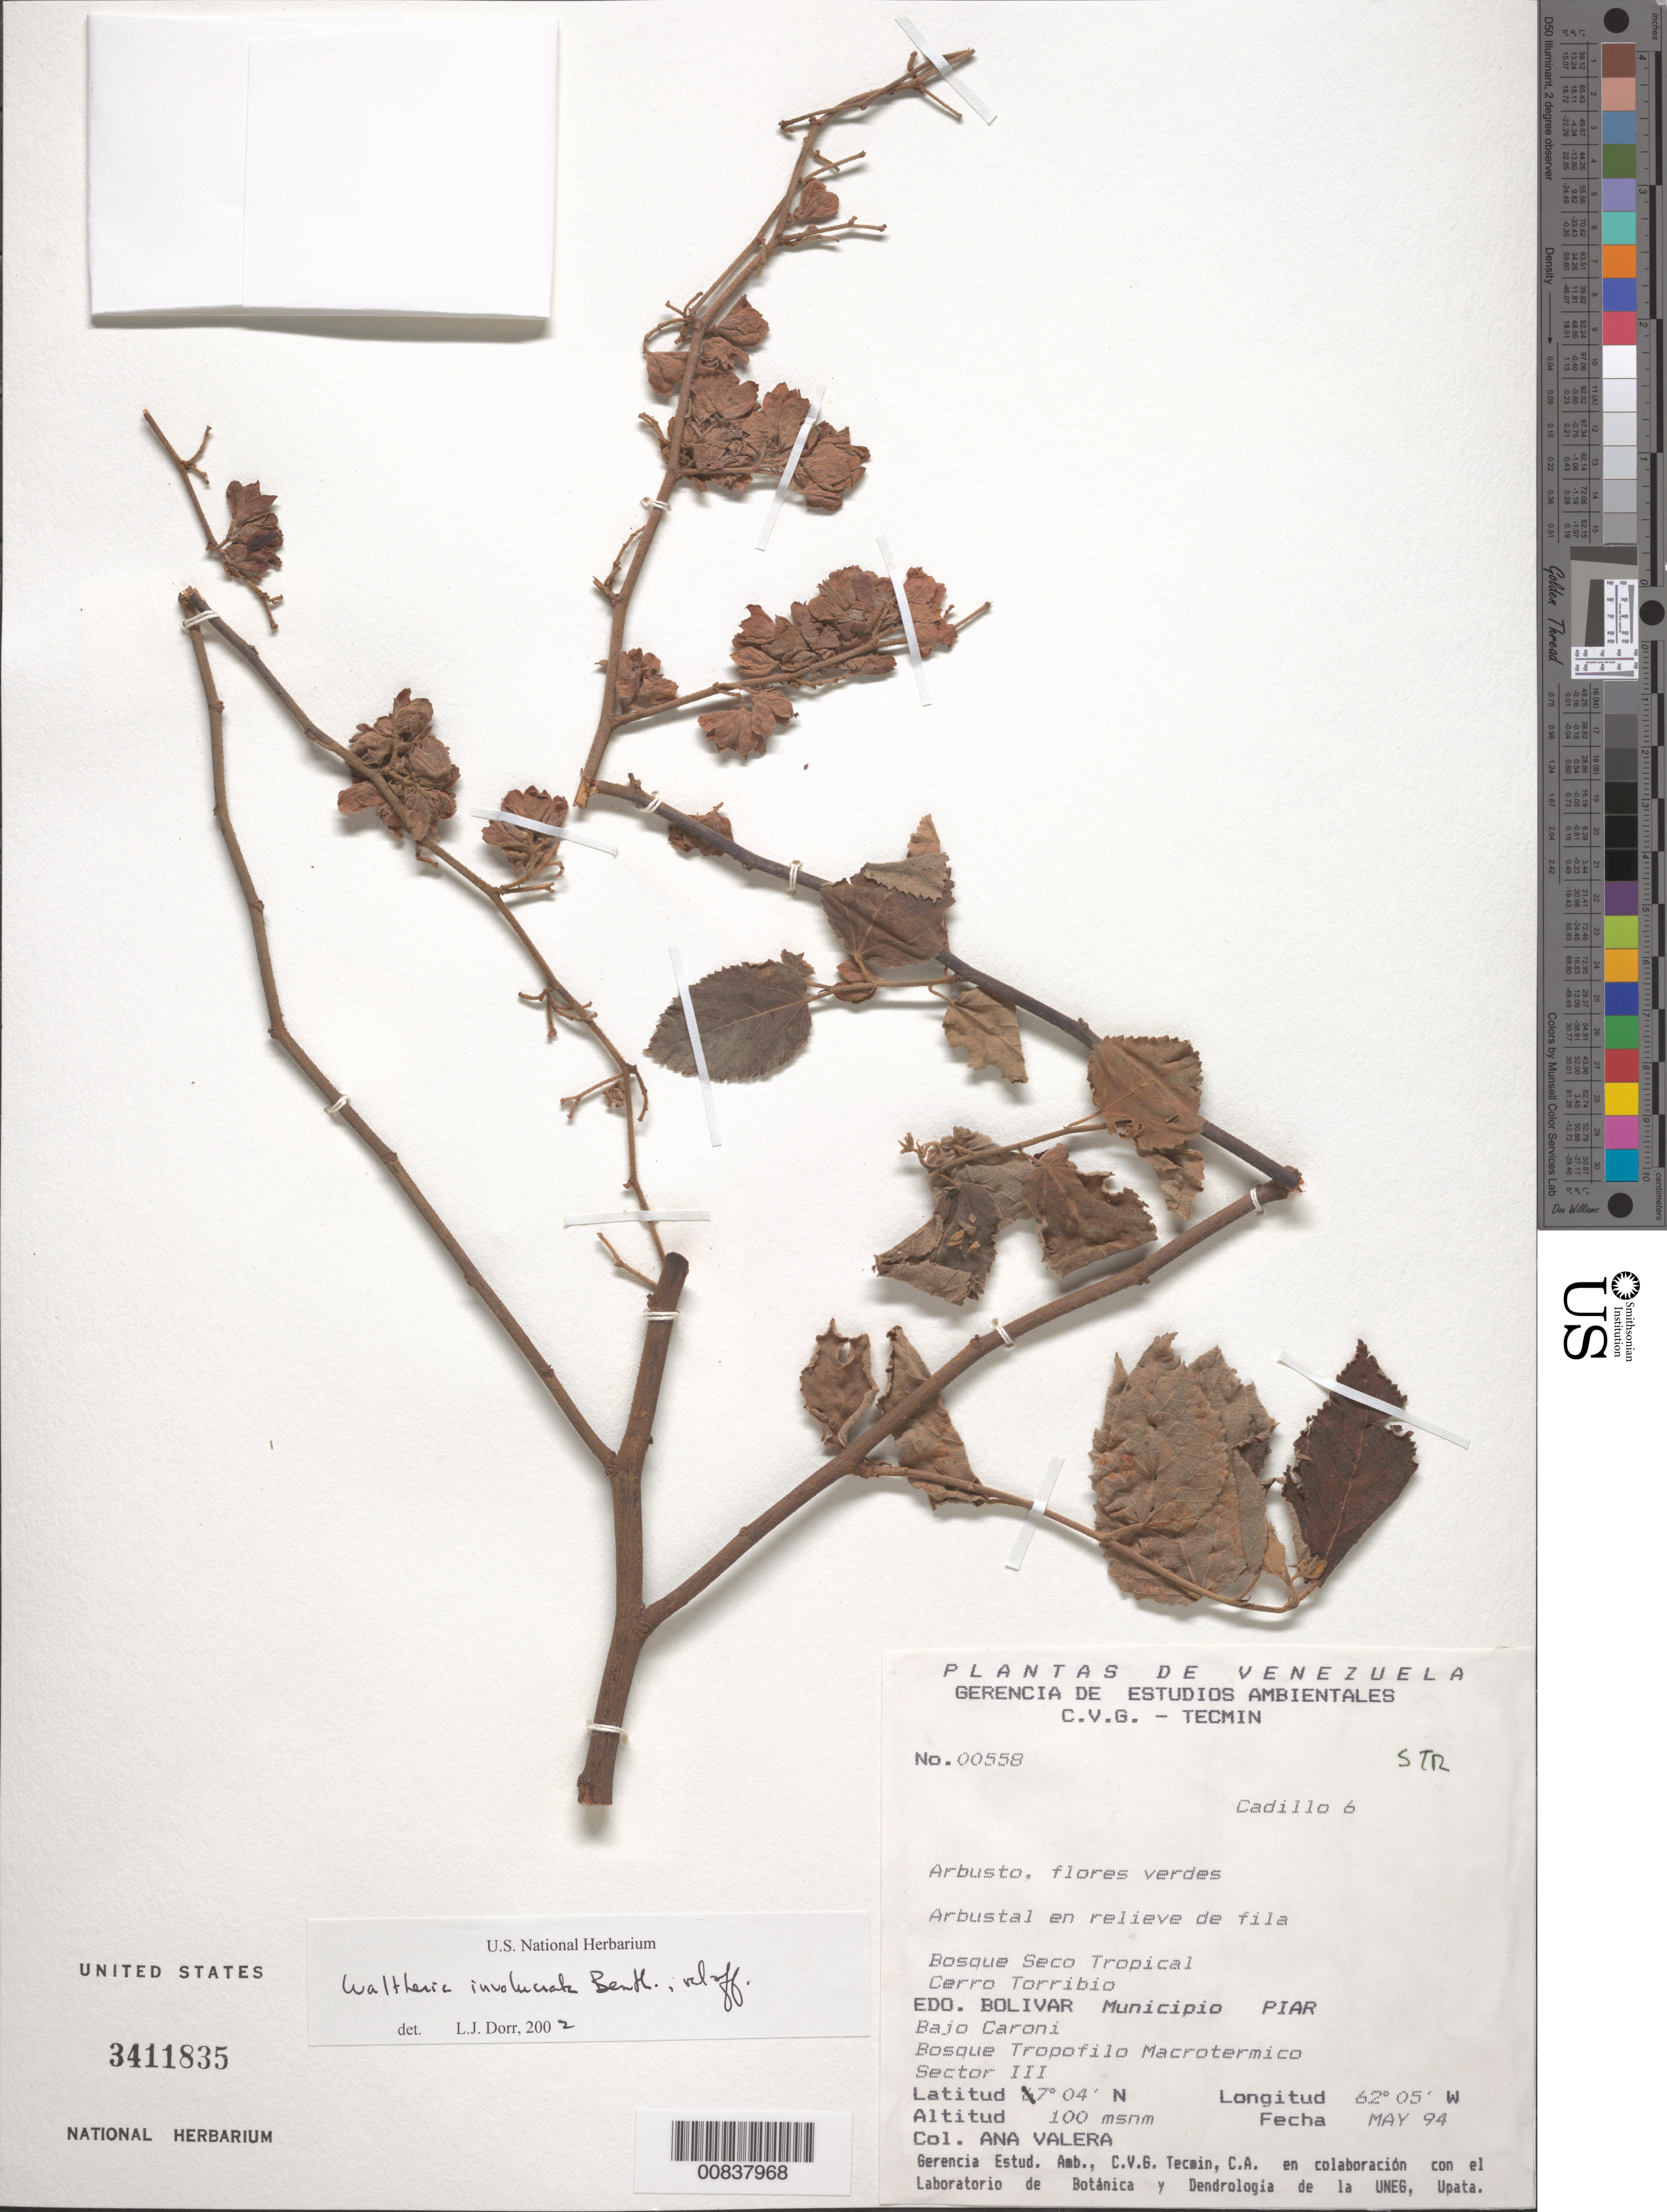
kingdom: Plantae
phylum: Tracheophyta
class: Magnoliopsida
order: Malvales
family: Malvaceae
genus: Waltheria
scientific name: Waltheria involucrata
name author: Benth.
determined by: Dorr, L. J., (BOT), Smithsonian Institution - National Museum of Natural History (UNITED STATES)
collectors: A. Valera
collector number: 558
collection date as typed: May-94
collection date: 1994-05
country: Venezuela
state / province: Bolívar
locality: Mun. Piar, Bajo Caroní; Cerro Torribio, Sector III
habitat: Bosque seco tropical; bosque tropofilo macrotermico; en relieve de fila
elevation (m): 100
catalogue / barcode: US 3411835